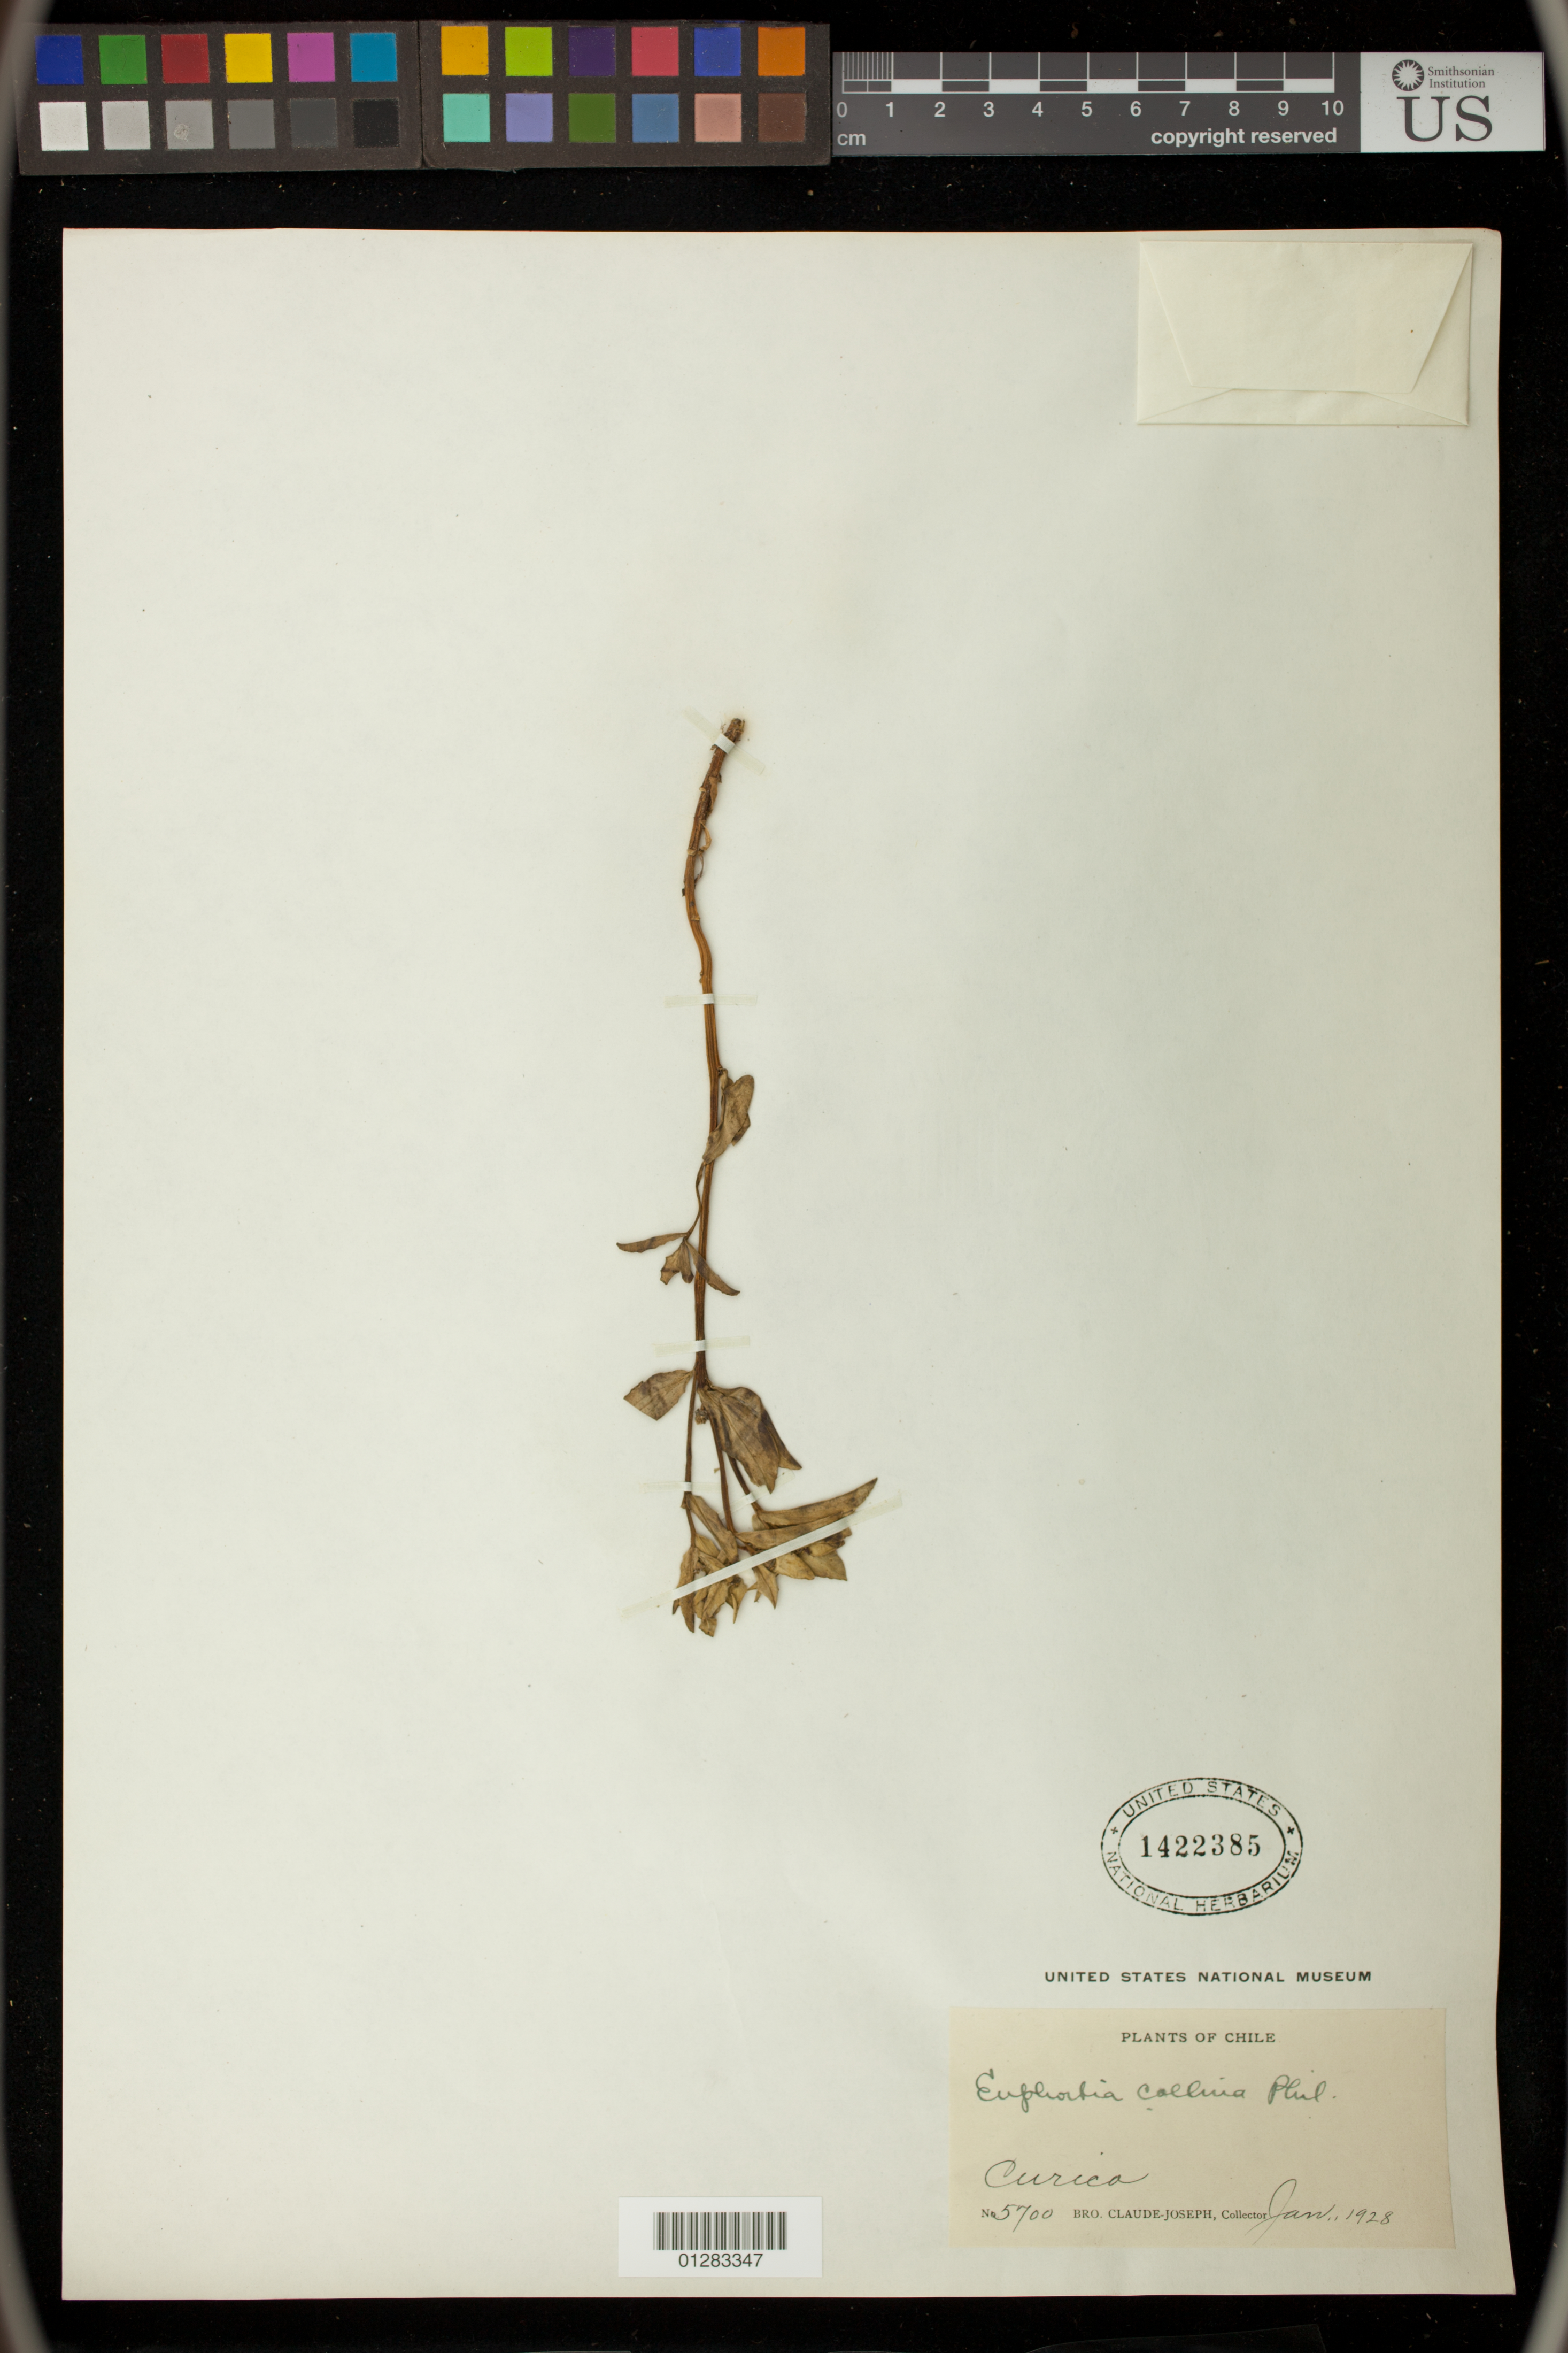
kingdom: Plantae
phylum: Tracheophyta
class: Magnoliopsida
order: Malpighiales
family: Euphorbiaceae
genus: Euphorbia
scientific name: Euphorbia collina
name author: Brandegee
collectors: Bro. Claude-Joseph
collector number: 5700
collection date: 1928-01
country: Chile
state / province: Maule (VII)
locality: Curicó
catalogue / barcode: US 1422385